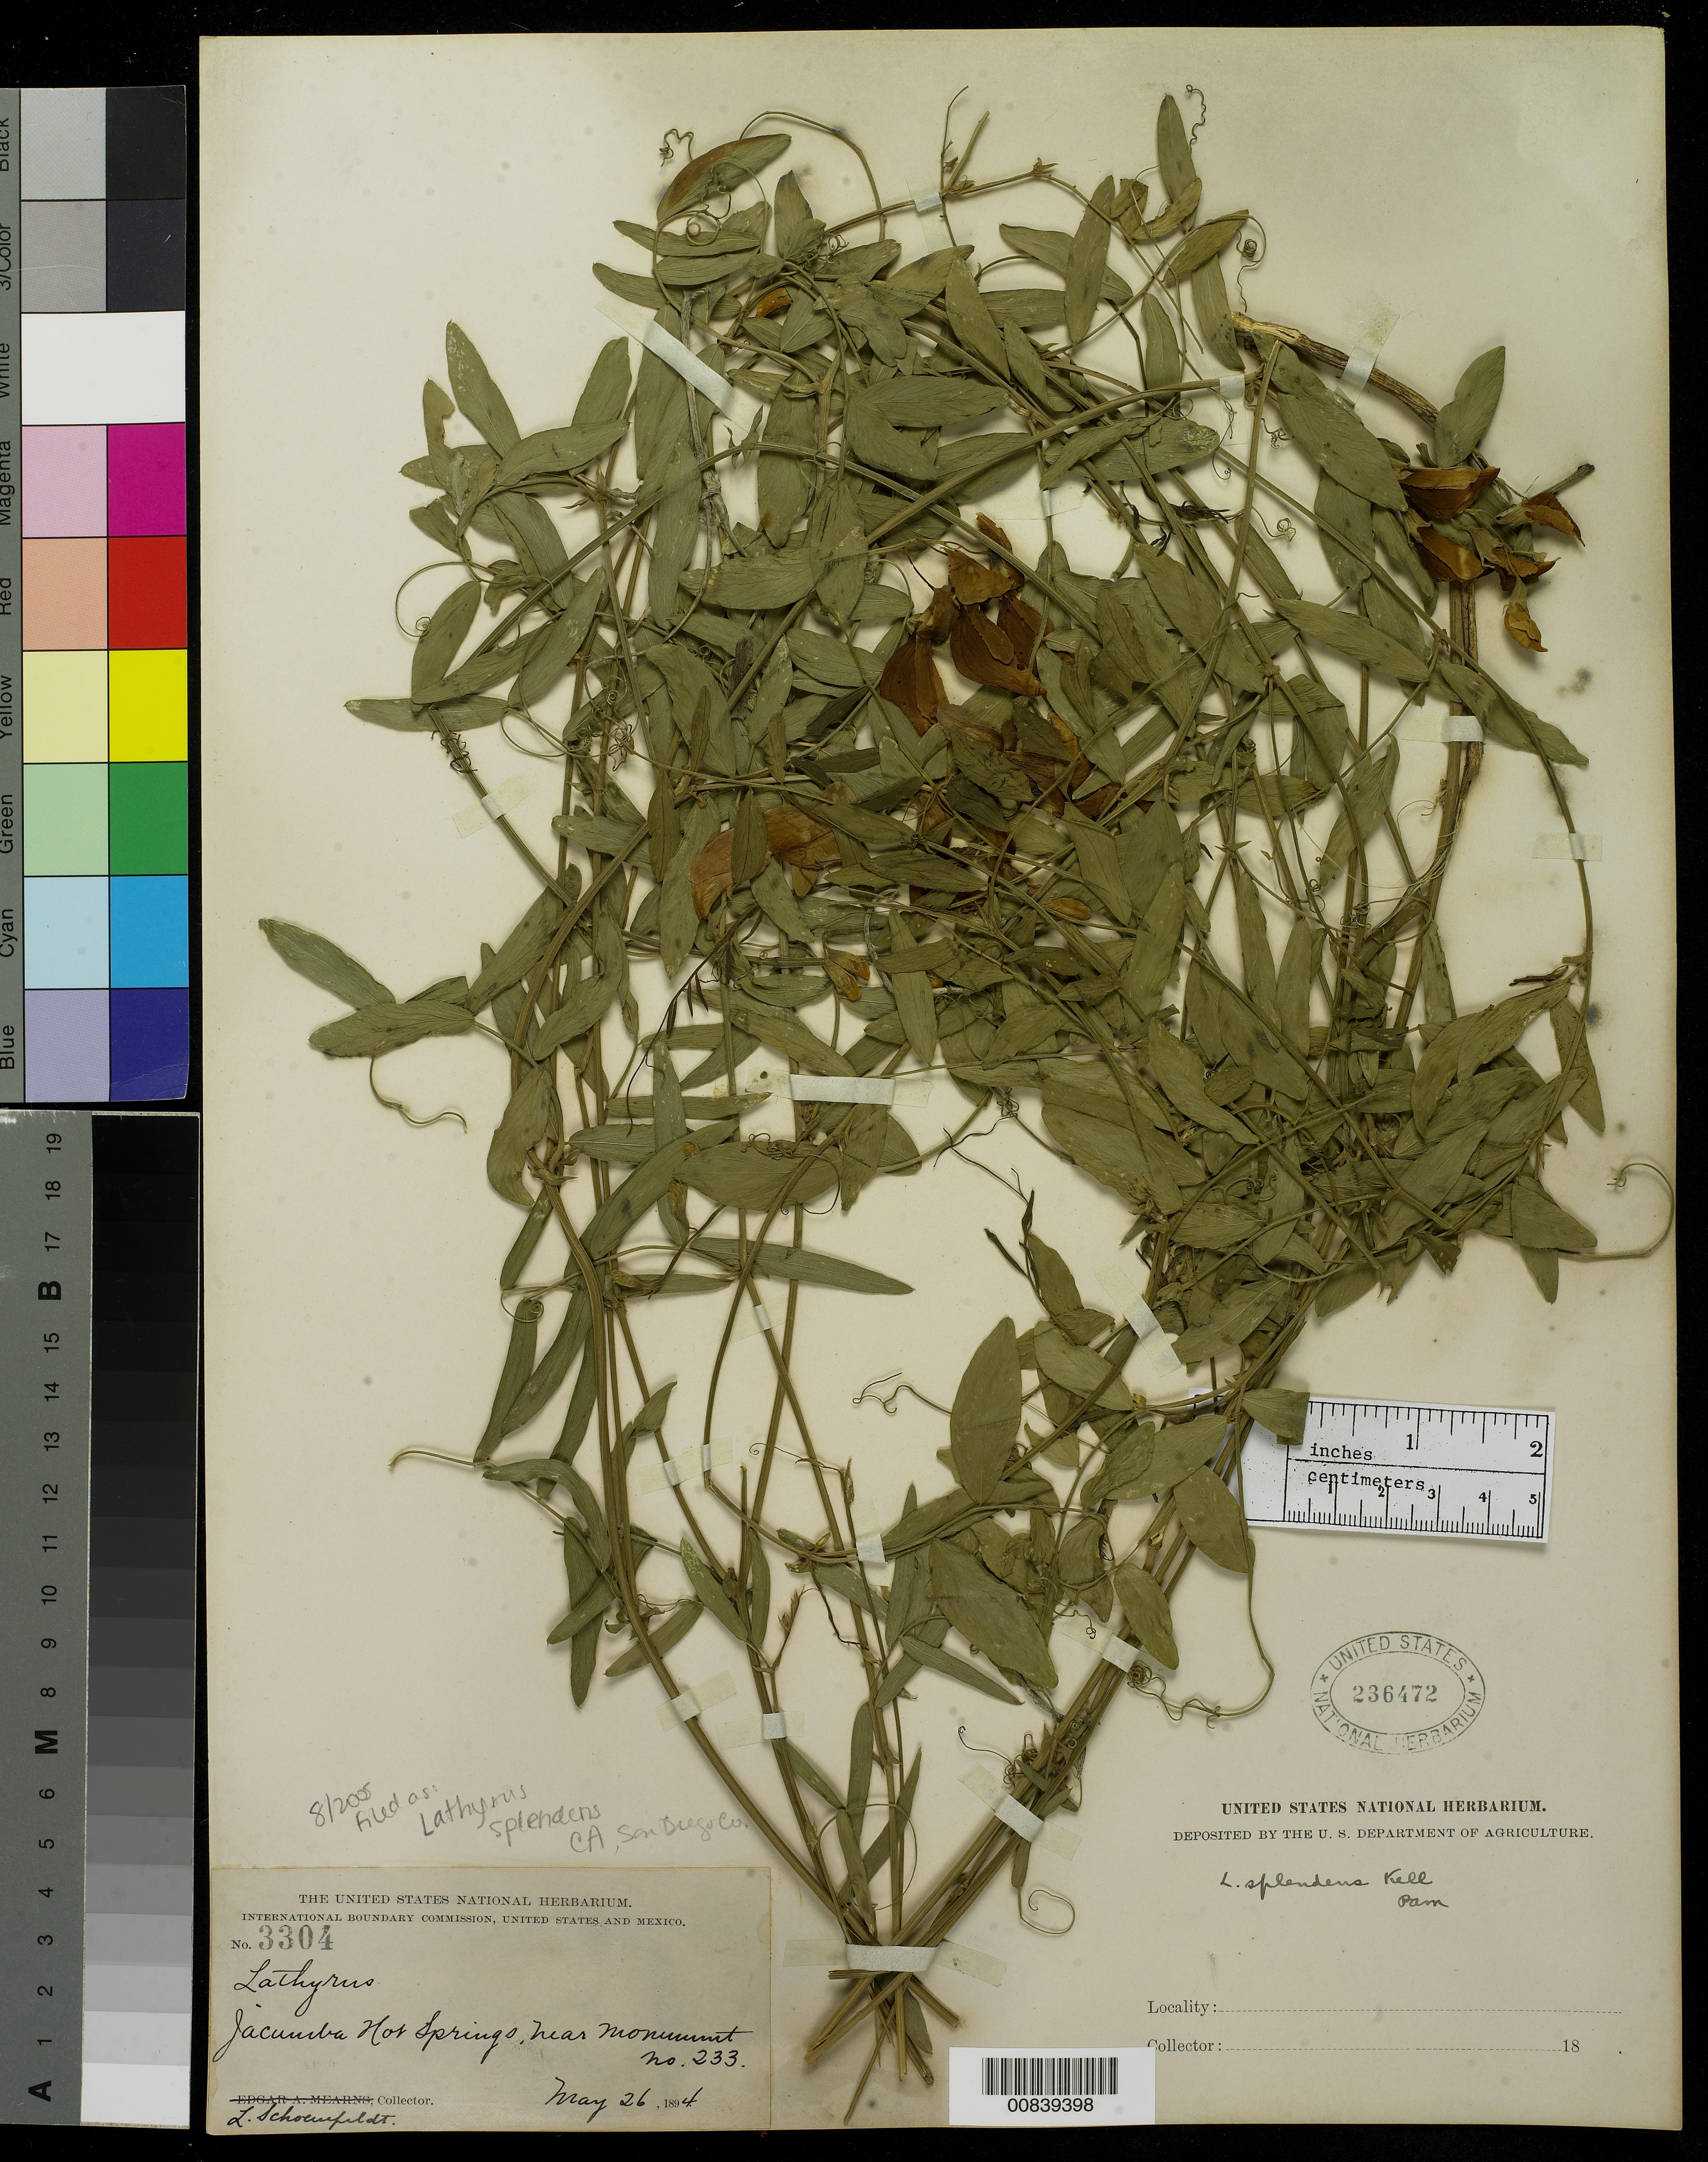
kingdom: Plantae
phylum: Tracheophyta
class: Magnoliopsida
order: Fabales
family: Fabaceae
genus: Lathyrus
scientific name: Lathyrus splendens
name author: Kellogg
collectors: L. Schoenfeldt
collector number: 3304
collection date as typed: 26 May 1894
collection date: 1894-05-26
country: United States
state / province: California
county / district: San Diego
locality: Jacumba Hot Springs, near monument no. 233.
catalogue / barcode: US 236472